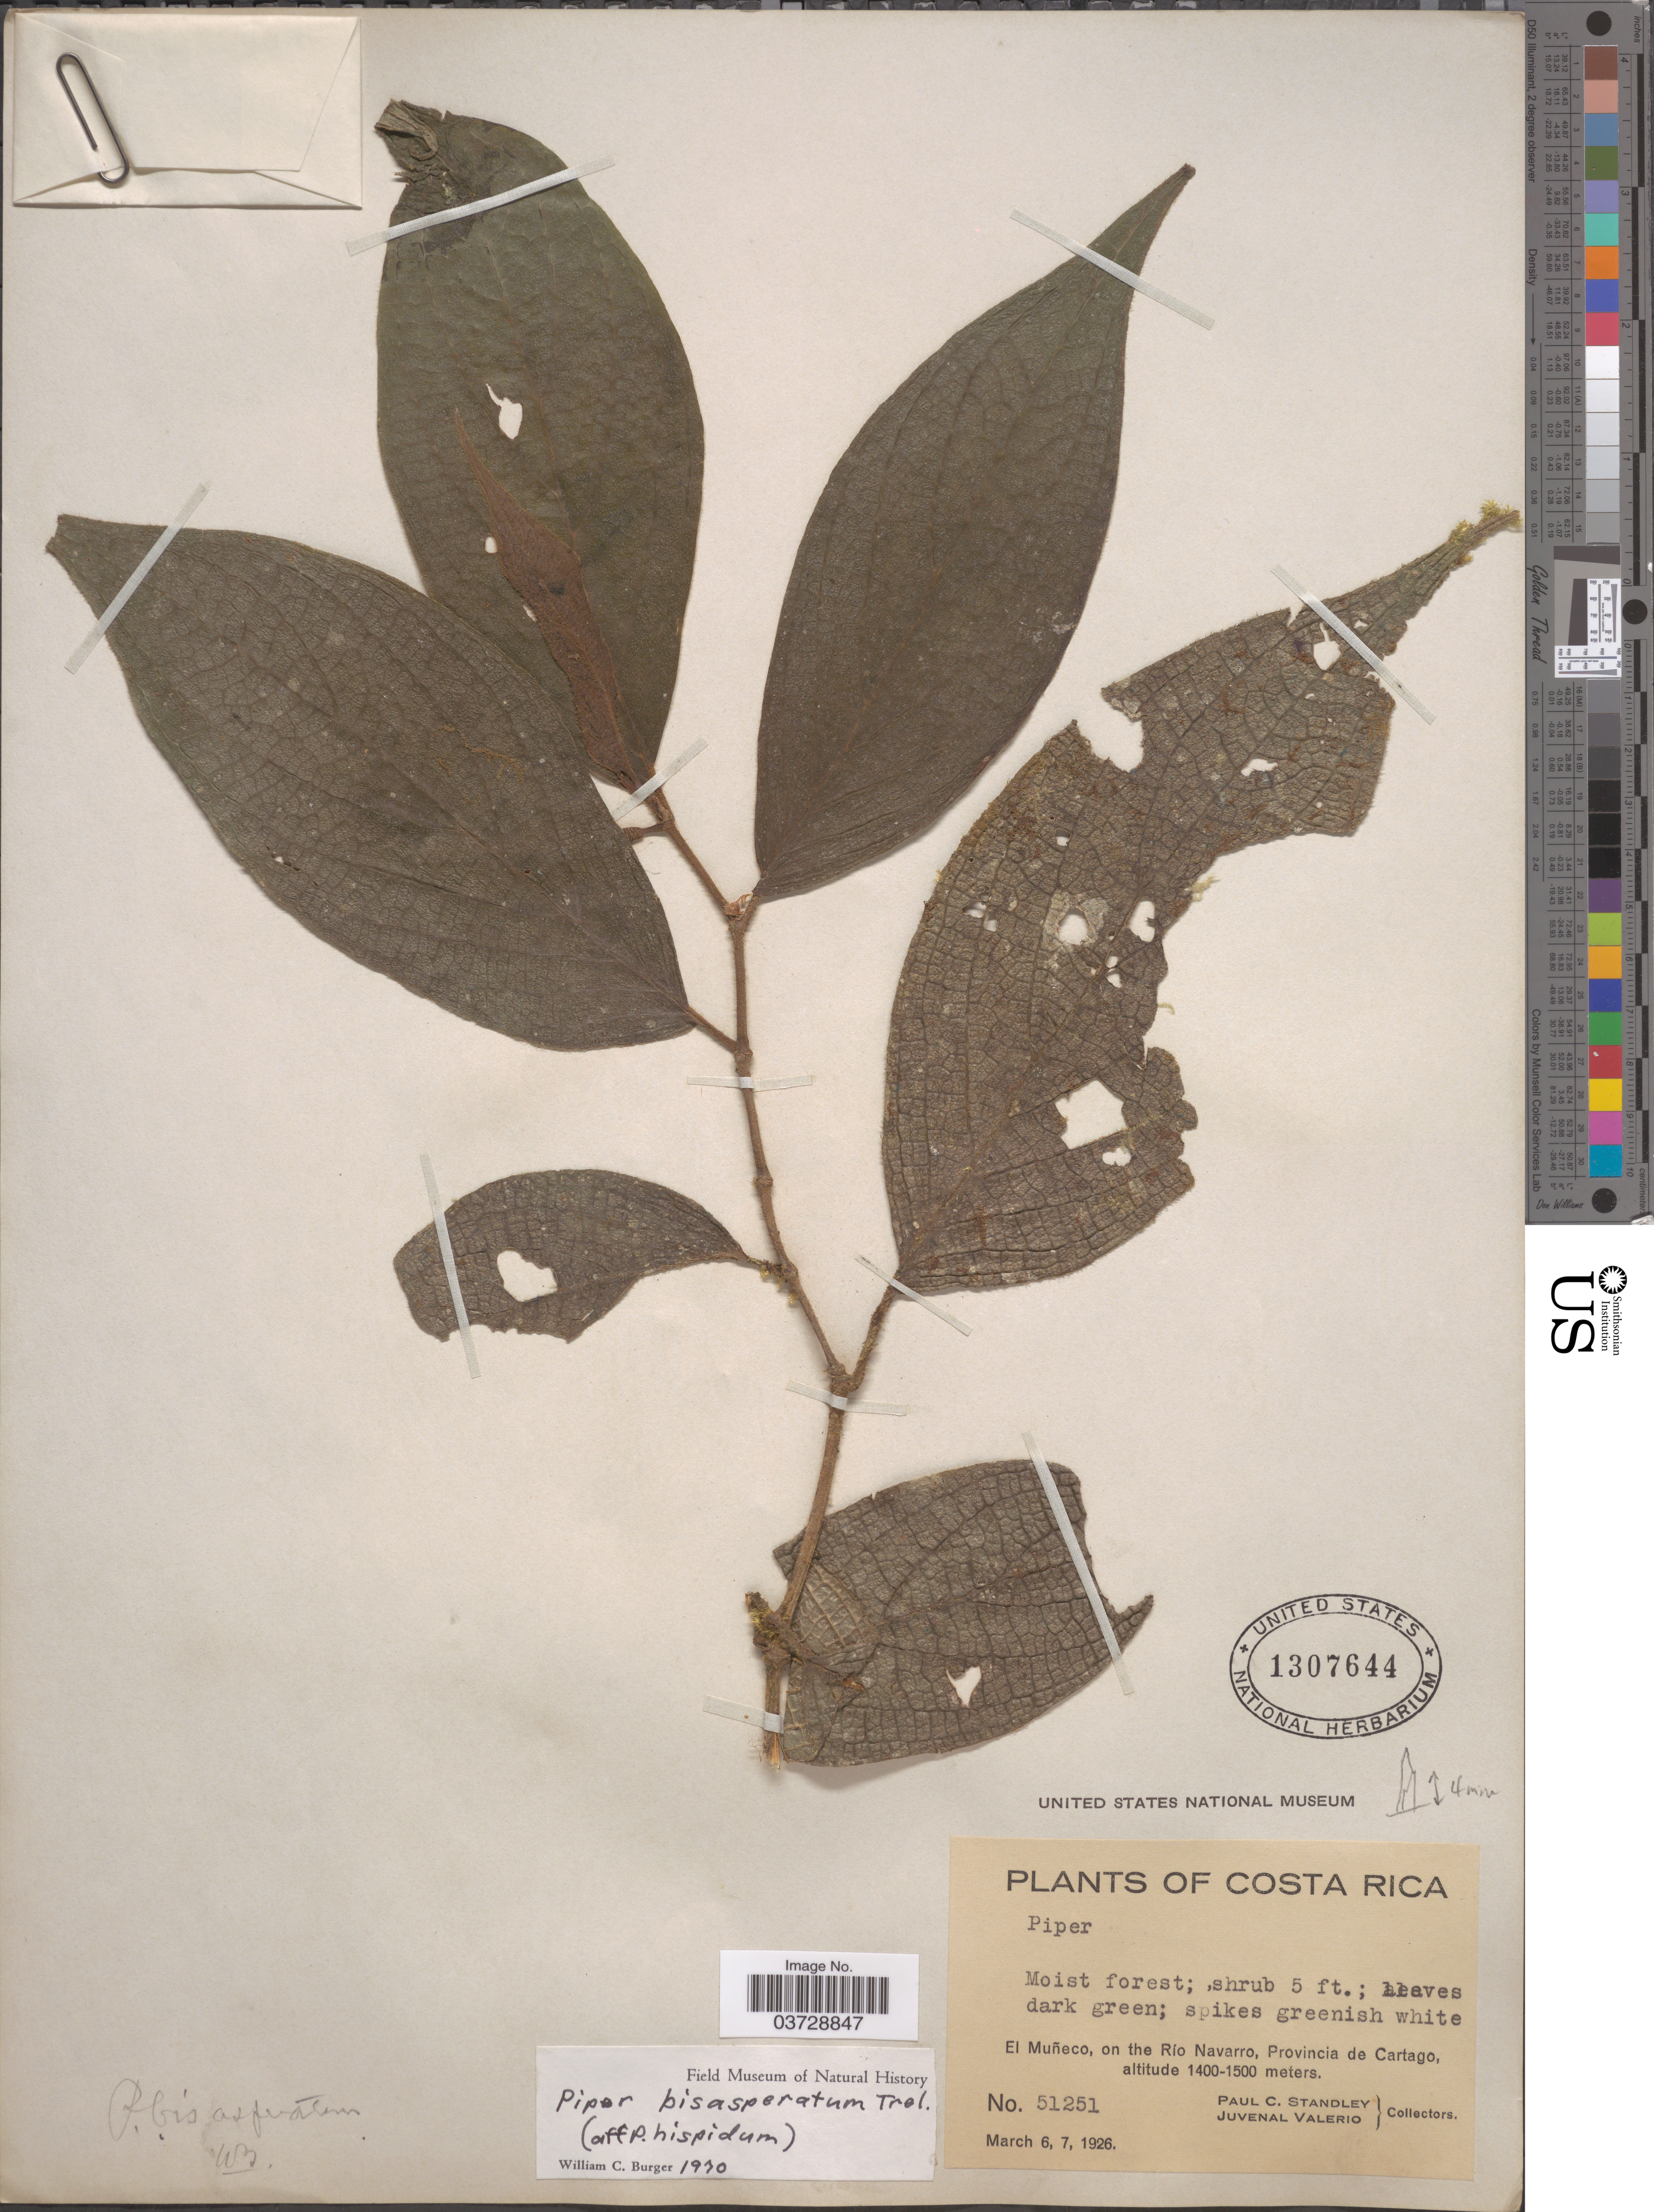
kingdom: Plantae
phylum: Tracheophyta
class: Magnoliopsida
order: Piperales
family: Piperaceae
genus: Piper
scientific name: Piper bisasperatum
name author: Trel.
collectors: P. C. Standley & J. Valerio R.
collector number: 51251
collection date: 1926-03-06/1926-03-07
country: Costa Rica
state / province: Cartago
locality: El Muñeco, on the Río Navarro.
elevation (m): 1400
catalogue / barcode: US 1307644